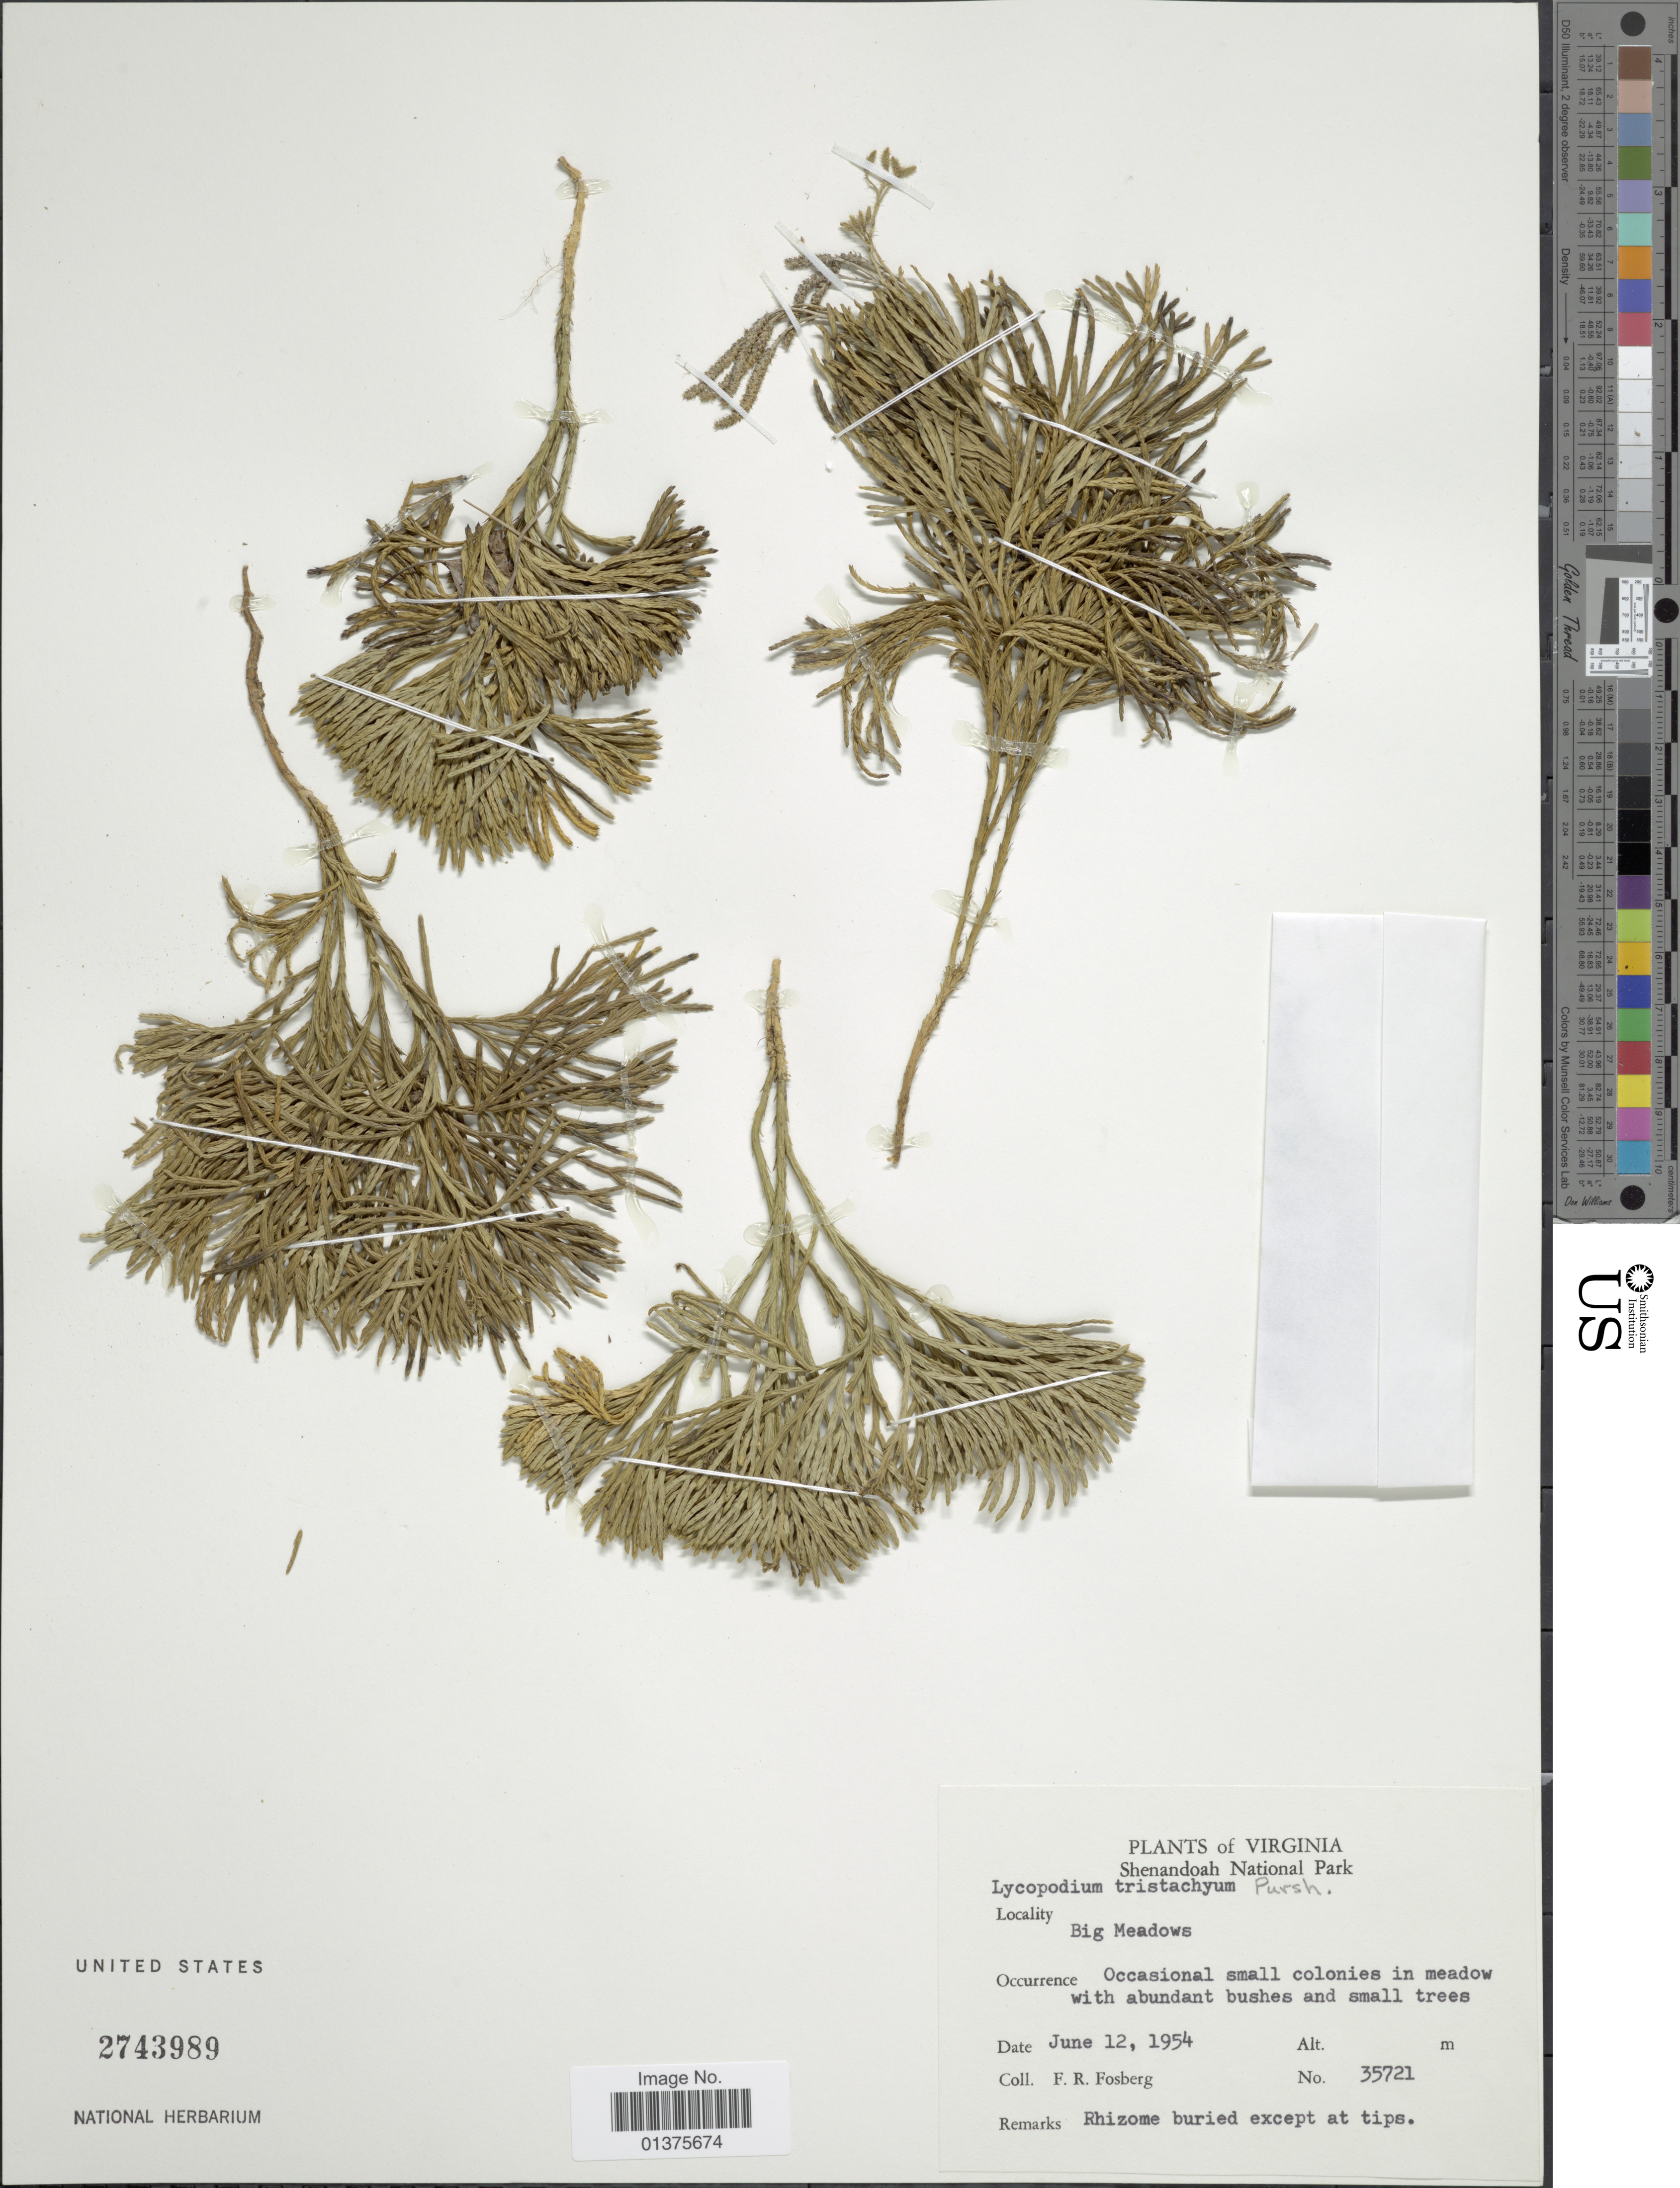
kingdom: Plantae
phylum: Tracheophyta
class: Lycopodiopsida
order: Lycopodiales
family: Lycopodiaceae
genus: Diphasiastrum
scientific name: Diphasiastrum tristachyum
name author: (Pursh) Holub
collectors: F. R. Fosberg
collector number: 35721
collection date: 1954-06-12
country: United States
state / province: Virginia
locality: Shenandoah National Park, Big Meadows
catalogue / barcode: US 2743989